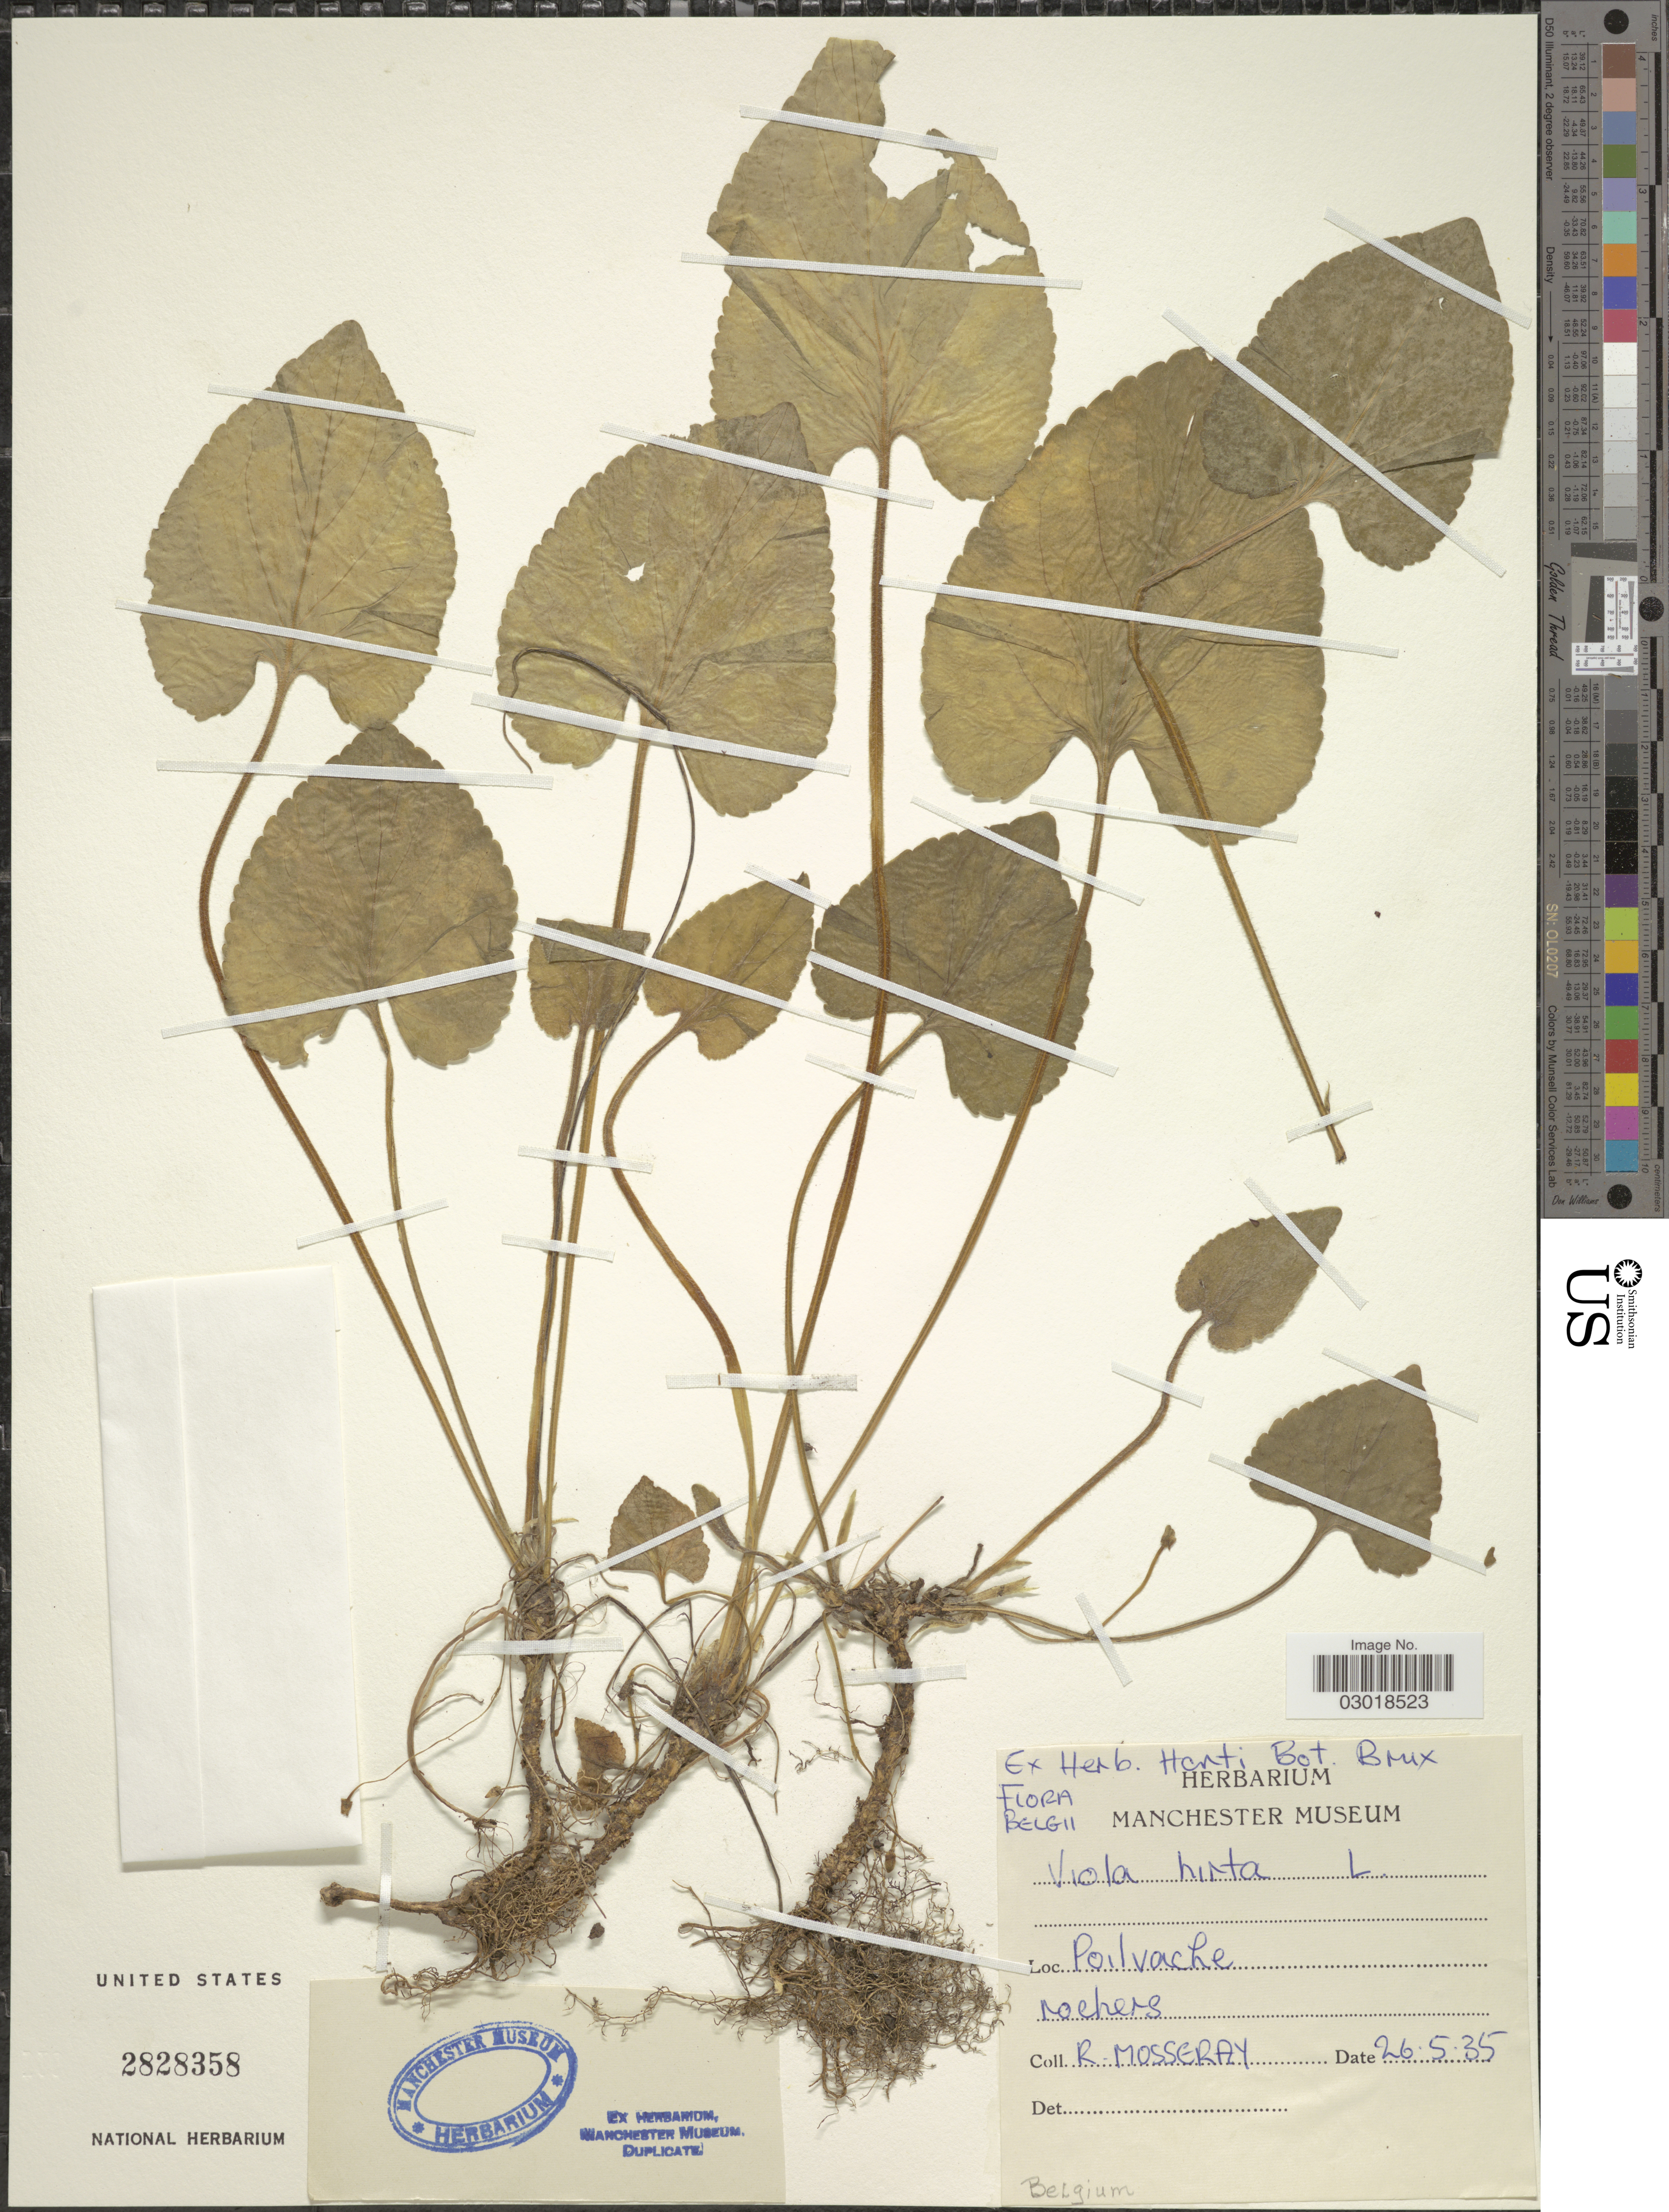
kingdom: Plantae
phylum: Tracheophyta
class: Magnoliopsida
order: Malpighiales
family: Violaceae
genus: Viola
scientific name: Viola hirta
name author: L.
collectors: R. Mosseray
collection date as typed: Transcribed d/m/y: 26/5/35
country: Belgium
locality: Poilvache rochers.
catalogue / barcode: US 2828358